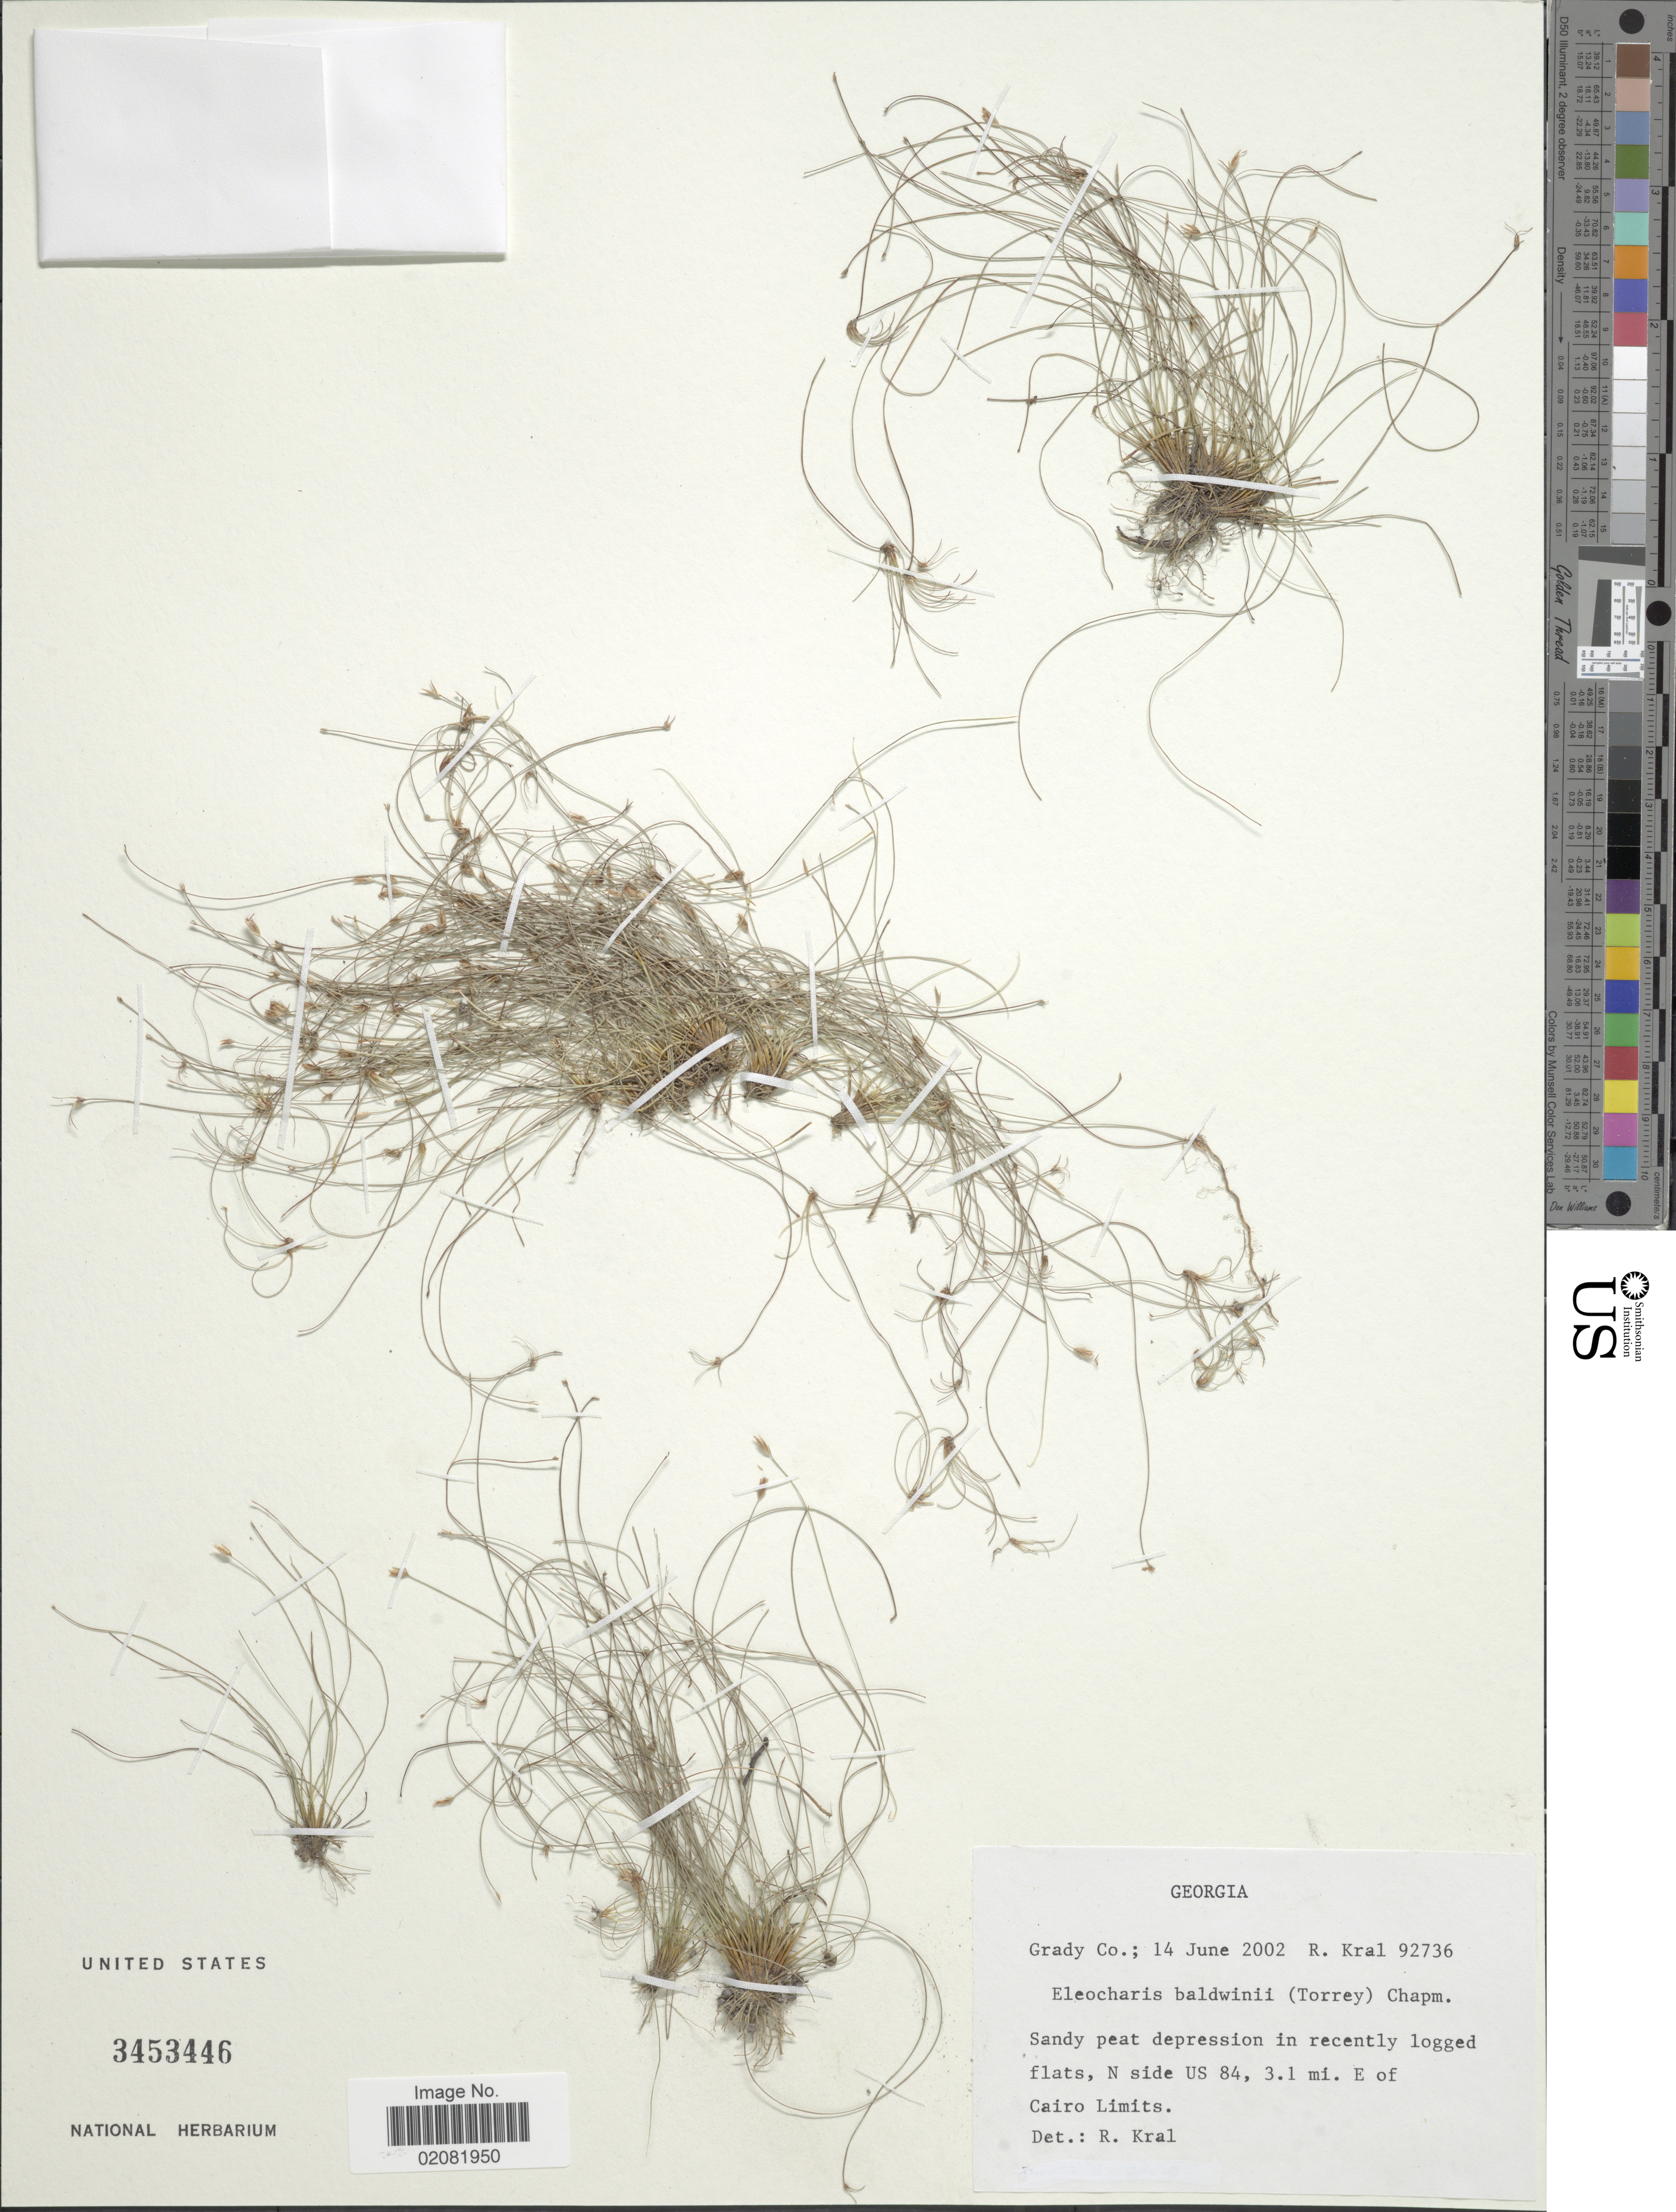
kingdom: Plantae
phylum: Tracheophyta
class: Liliopsida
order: Poales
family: Cyperaceae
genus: Eleocharis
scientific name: Eleocharis baldwinii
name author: (Torr.) Chapm.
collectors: R. Kral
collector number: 92736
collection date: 2002-06-14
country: United States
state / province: Georgia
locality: Grady Co. N side US 84, 3.1 mi. E. of Cairo Limits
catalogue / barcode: US 3453446